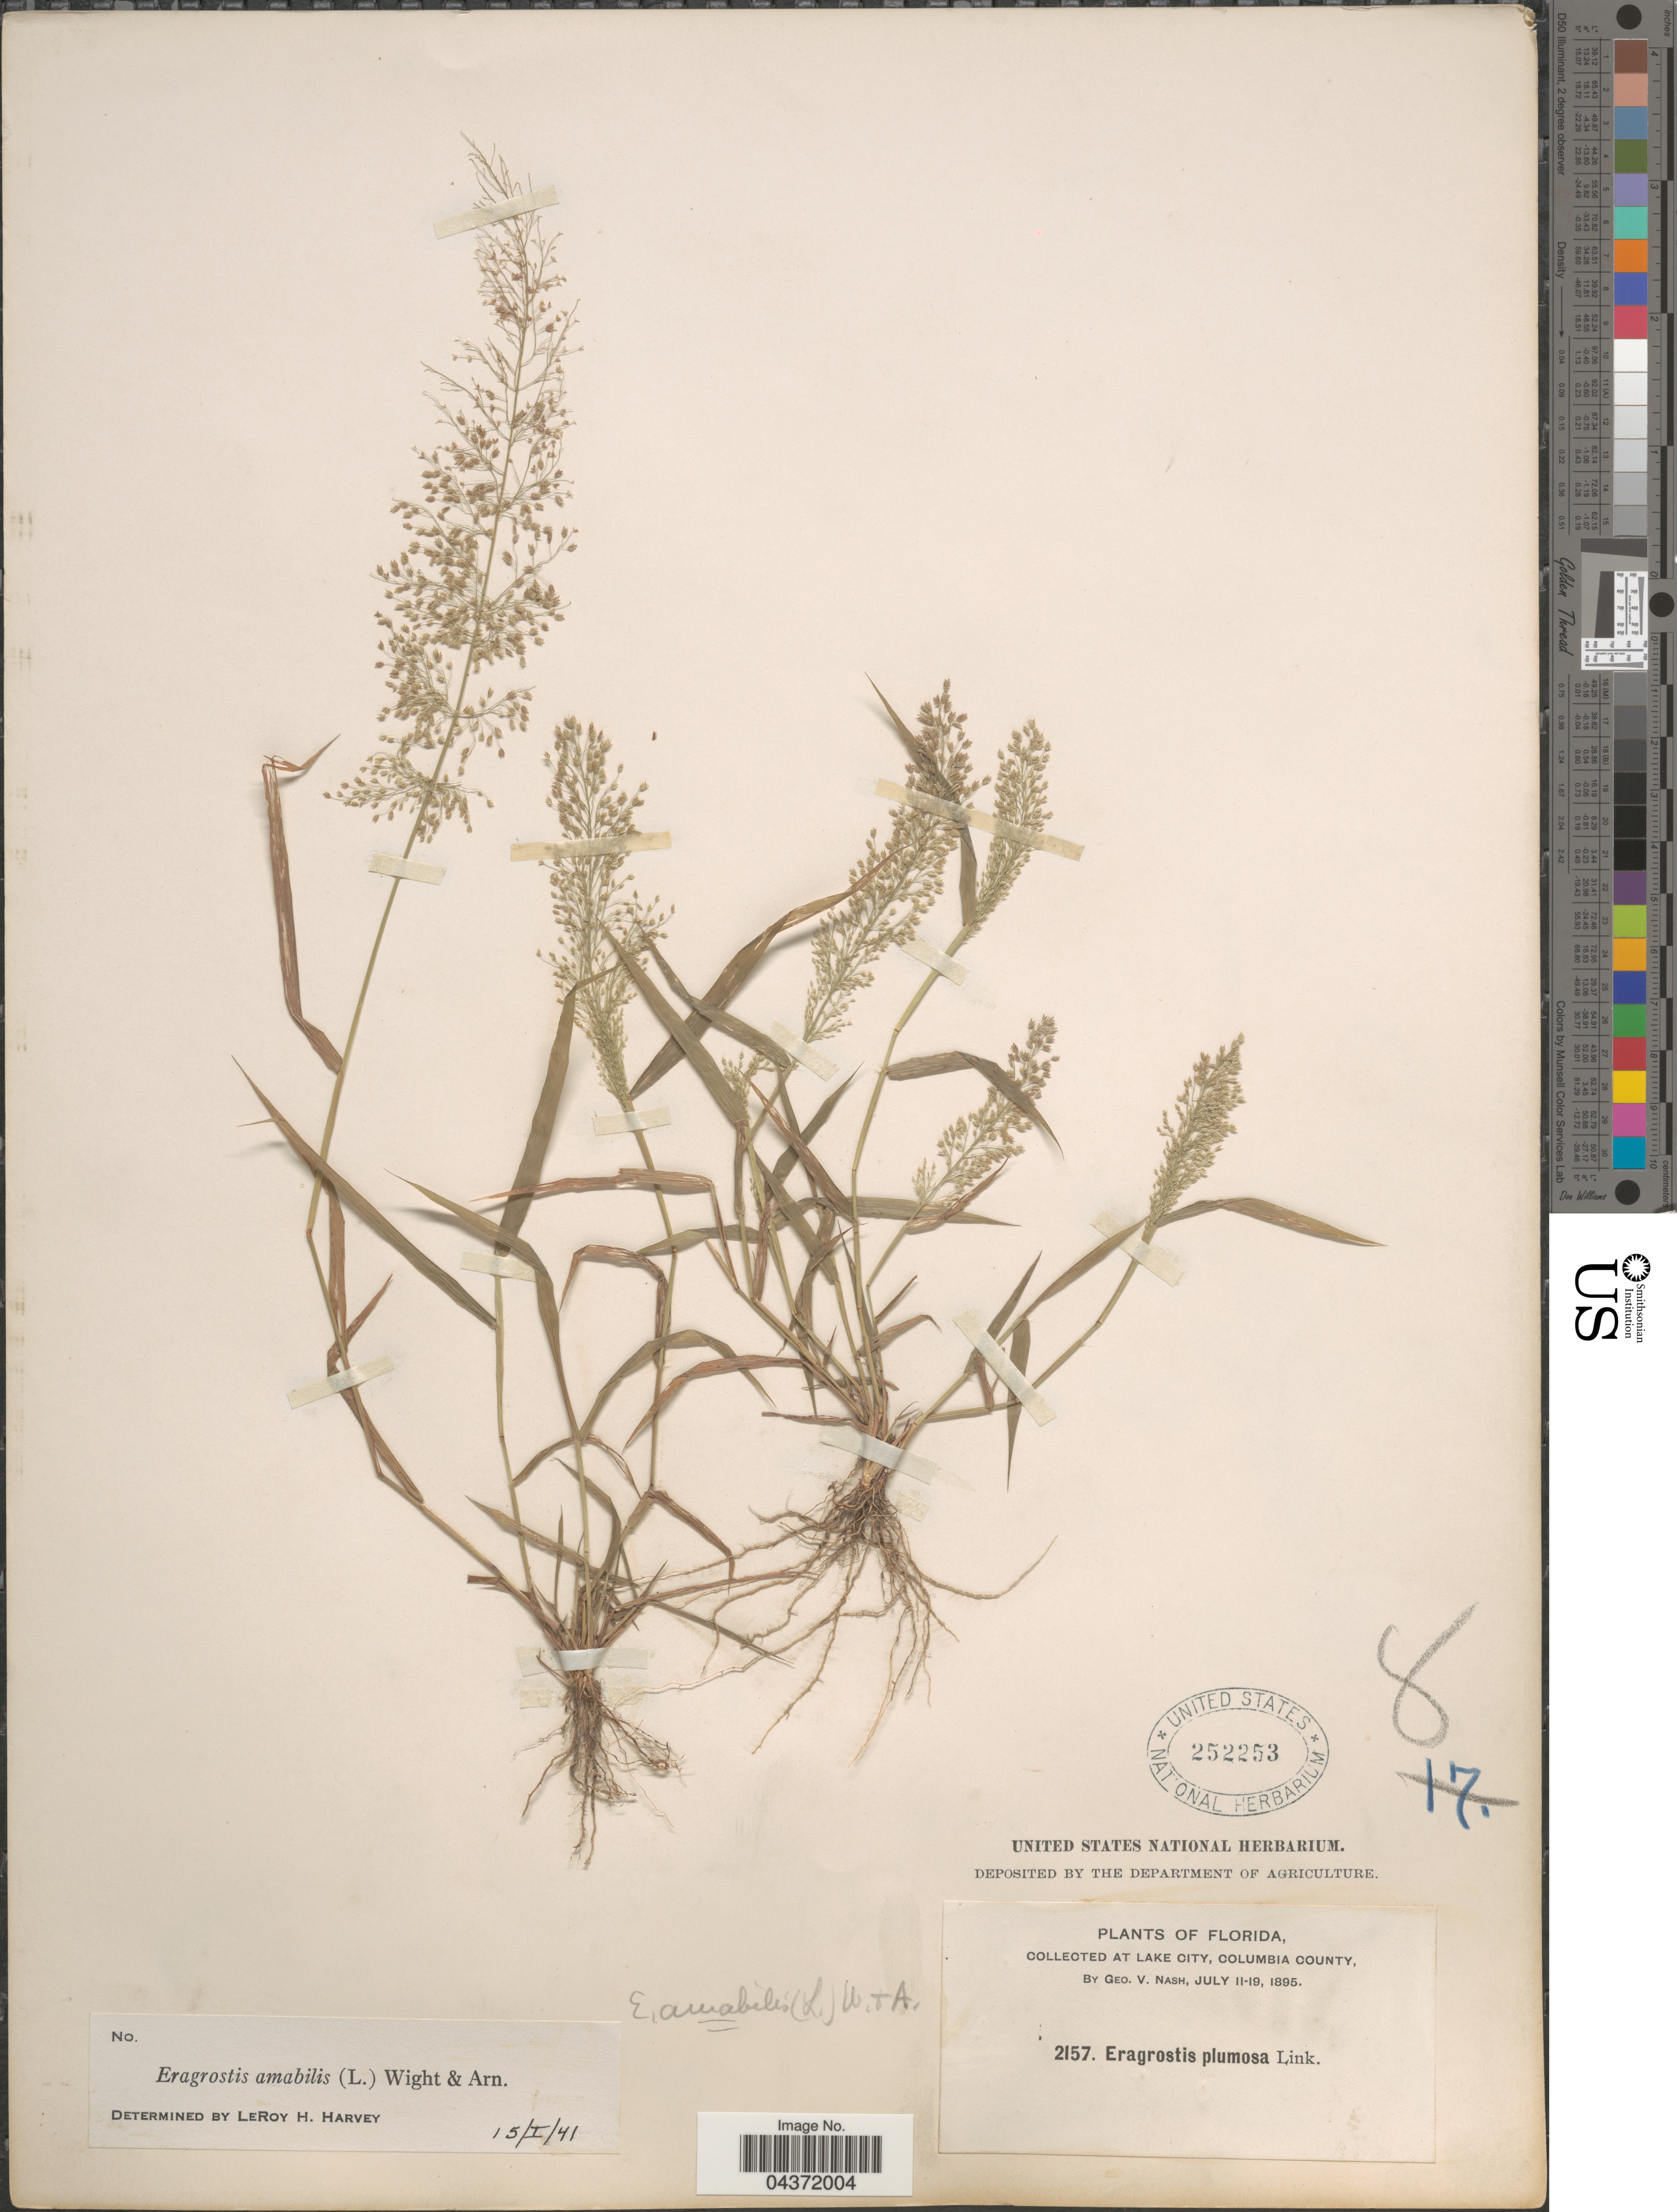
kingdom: Plantae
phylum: Tracheophyta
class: Liliopsida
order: Poales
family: Poaceae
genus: Eragrostis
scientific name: Eragrostis tenella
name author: (L.) P. Beauv. ex Roem. & Schult.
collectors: G. V. Nash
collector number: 2157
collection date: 1895-07-11/1895-07-19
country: United States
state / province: Florida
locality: At Lake City, Columbia County.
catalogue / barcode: US 252253